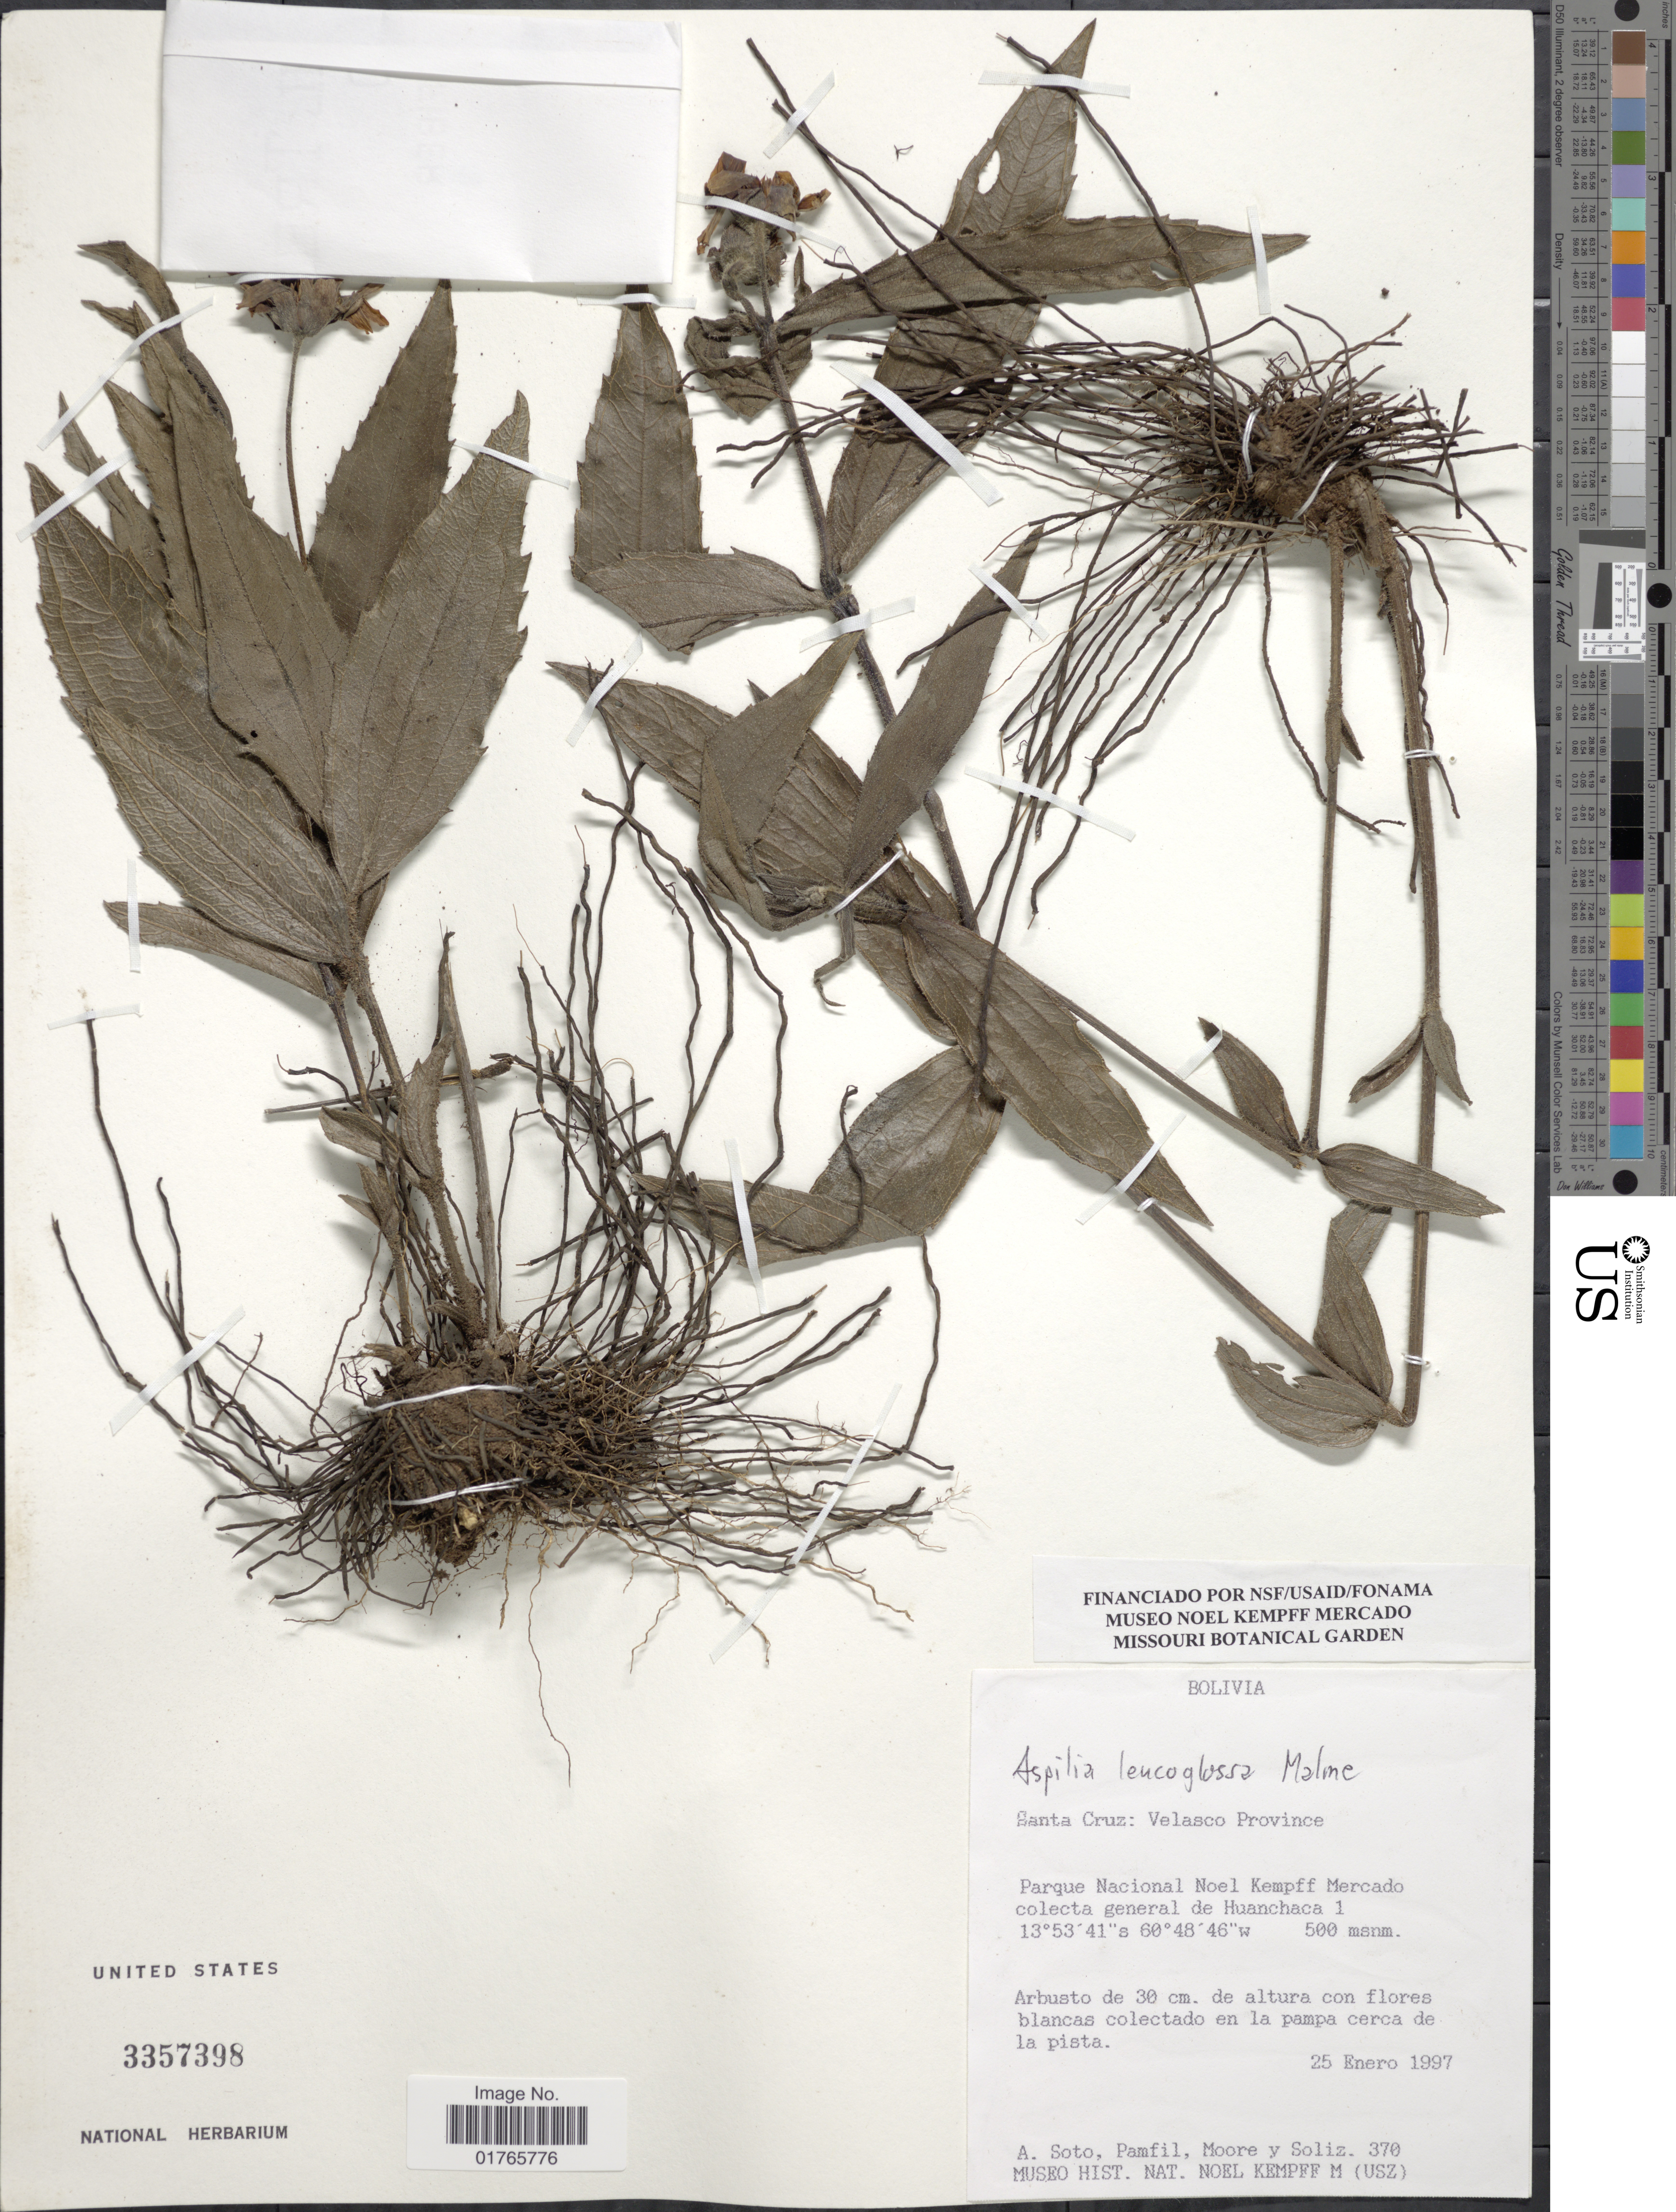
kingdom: Plantae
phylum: Tracheophyta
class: Magnoliopsida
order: Asterales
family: Asteraceae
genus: Aspilia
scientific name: Aspilia leucoglossa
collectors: A. Soto, -. Pamfil, -. Moore & Soliz, --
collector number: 370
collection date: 1997-01-25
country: Bolivia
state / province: Santa Cruz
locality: Velasco Province, Parque Nacional Noel Kempff Mercado, general Huanchaca 1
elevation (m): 500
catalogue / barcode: US 3357398